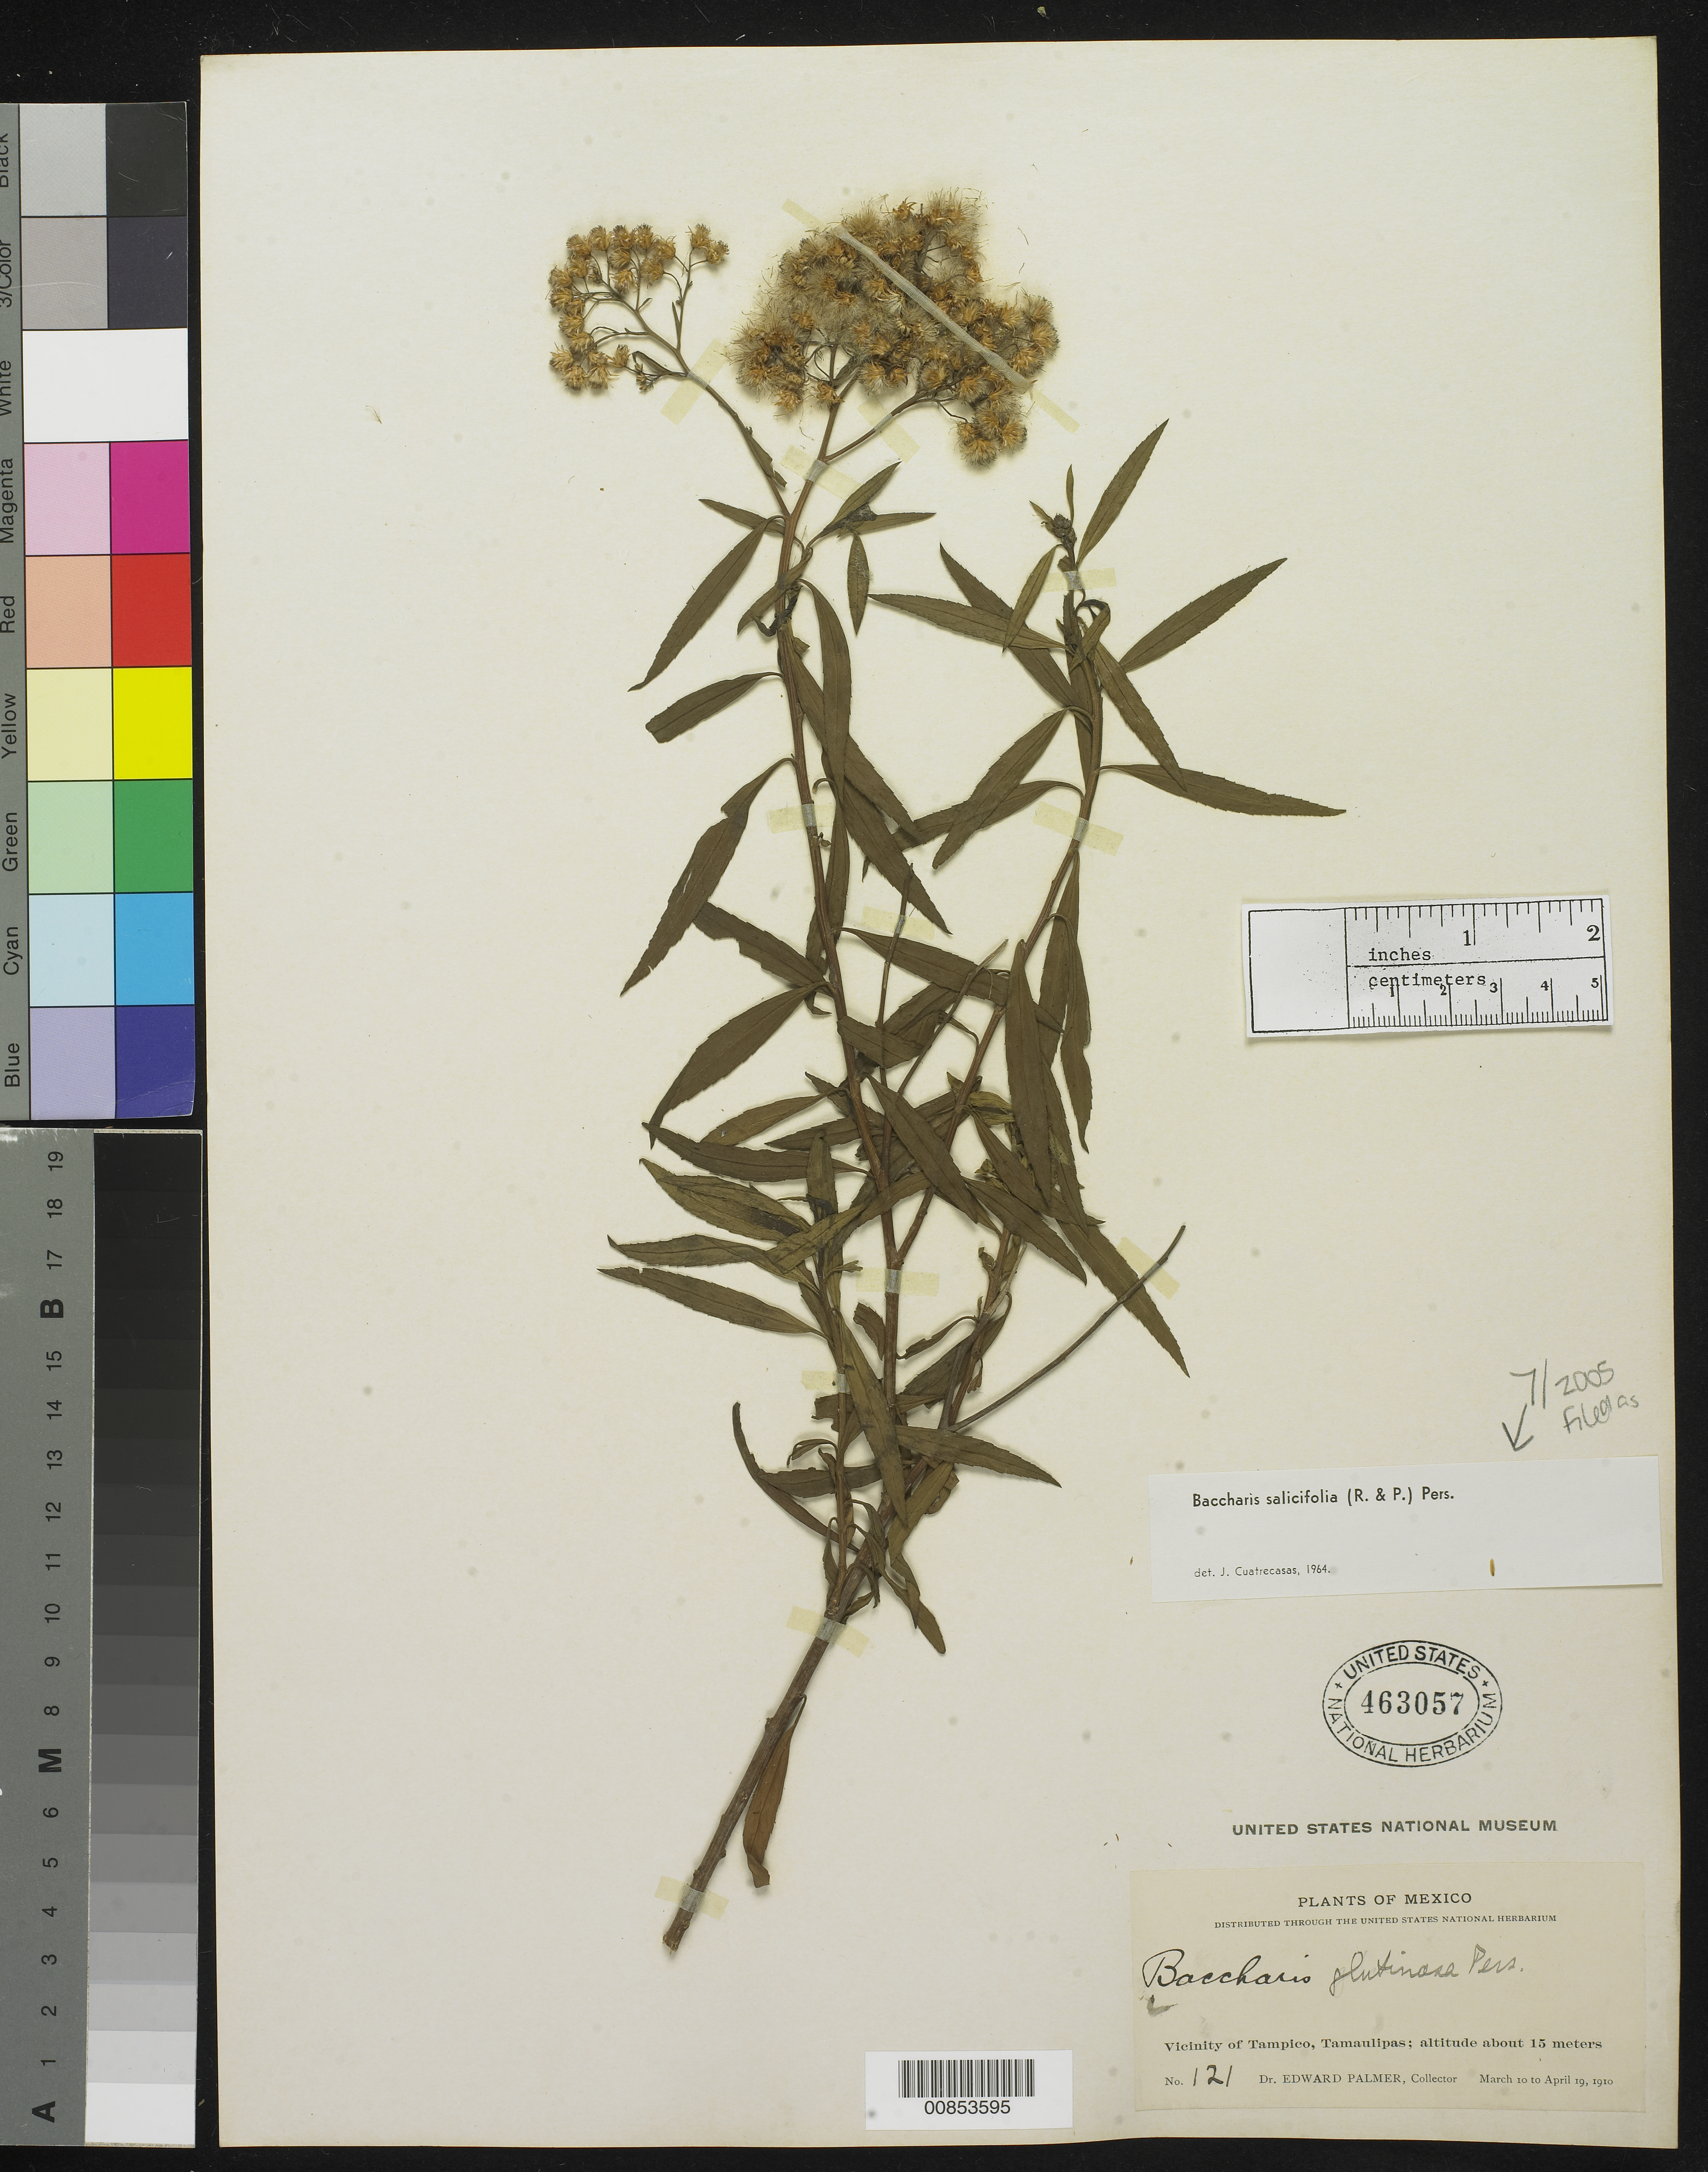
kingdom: Plantae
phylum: Tracheophyta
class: Magnoliopsida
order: Asterales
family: Asteraceae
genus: Baccharis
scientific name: Baccharis salicifolia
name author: (Ruiz & Pav.) Pers.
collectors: E. Palmer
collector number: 121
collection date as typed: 10 Mar 1910 to 19 Apr 1910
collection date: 1910-03-10/1910-04-19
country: Mexico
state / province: Tamaulipas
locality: Vicinity of Tampico, Tamaulipas.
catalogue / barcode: US 463057